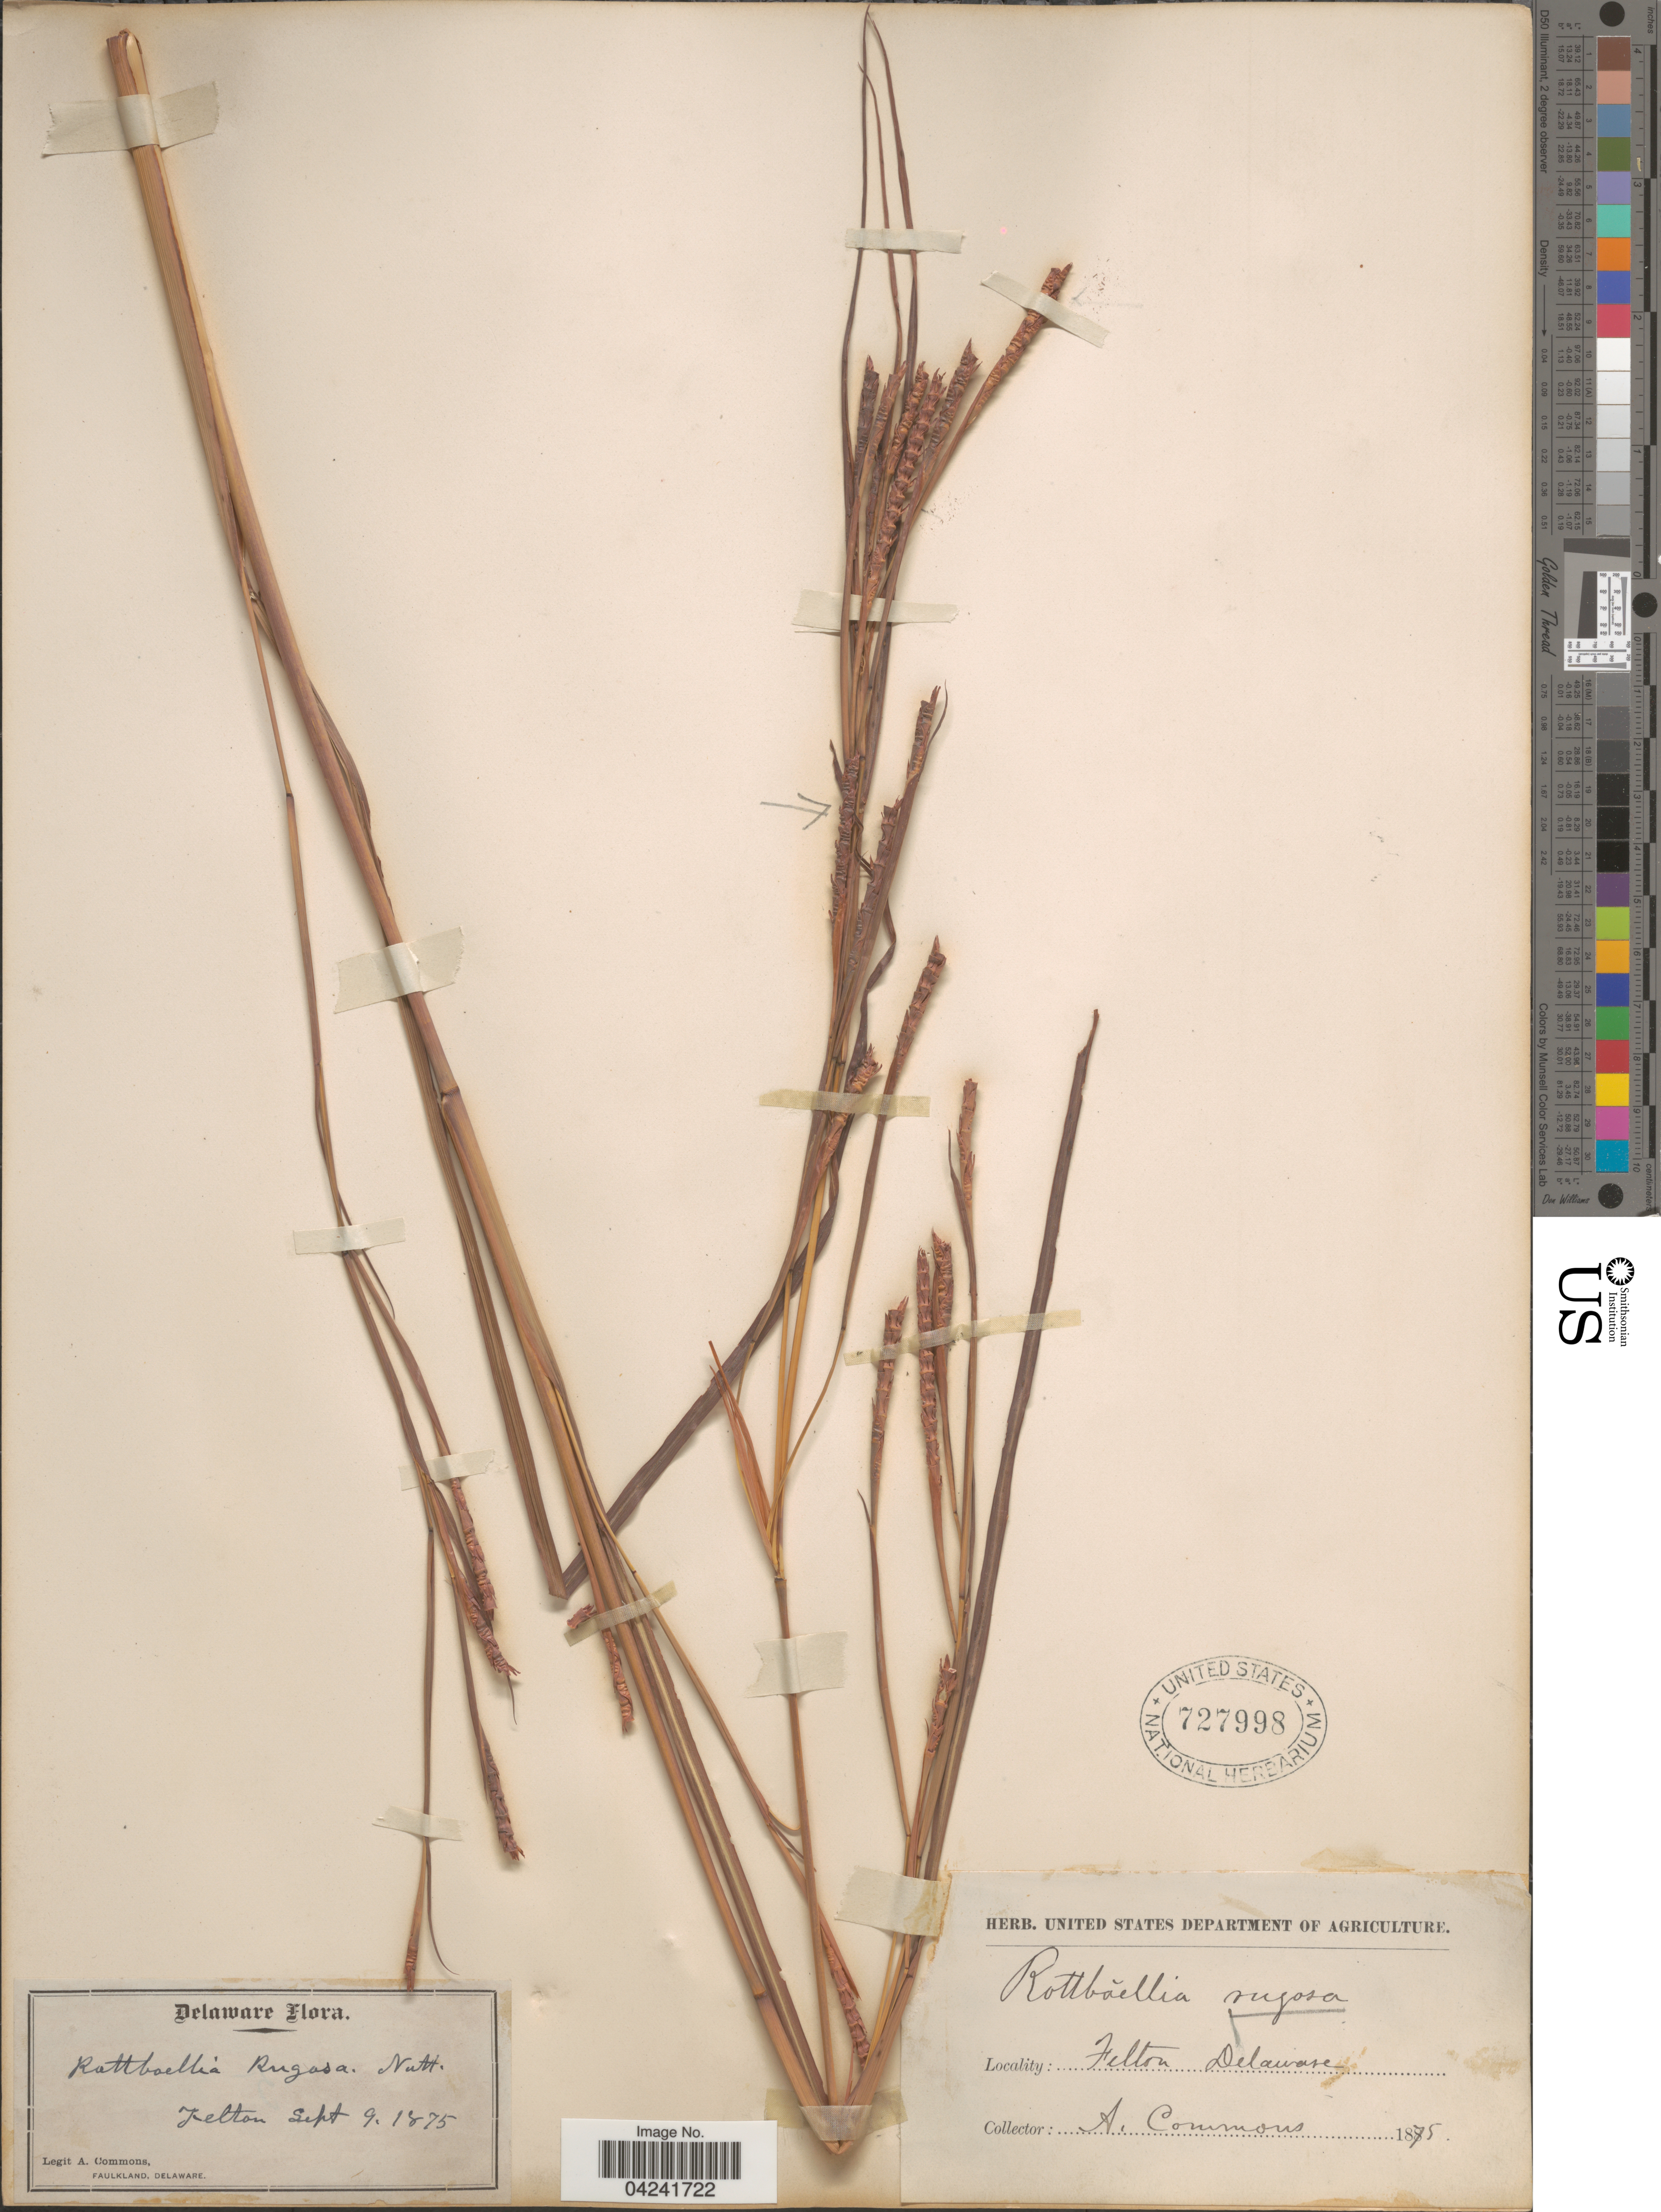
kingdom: Plantae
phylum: Tracheophyta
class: Liliopsida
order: Poales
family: Poaceae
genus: Mnesithea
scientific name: Mnesithea rugosa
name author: (Nutt.) de Koning & Sosef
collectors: A. Commons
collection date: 1875-09-09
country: United States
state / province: Delaware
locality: Felton.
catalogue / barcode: US 727998